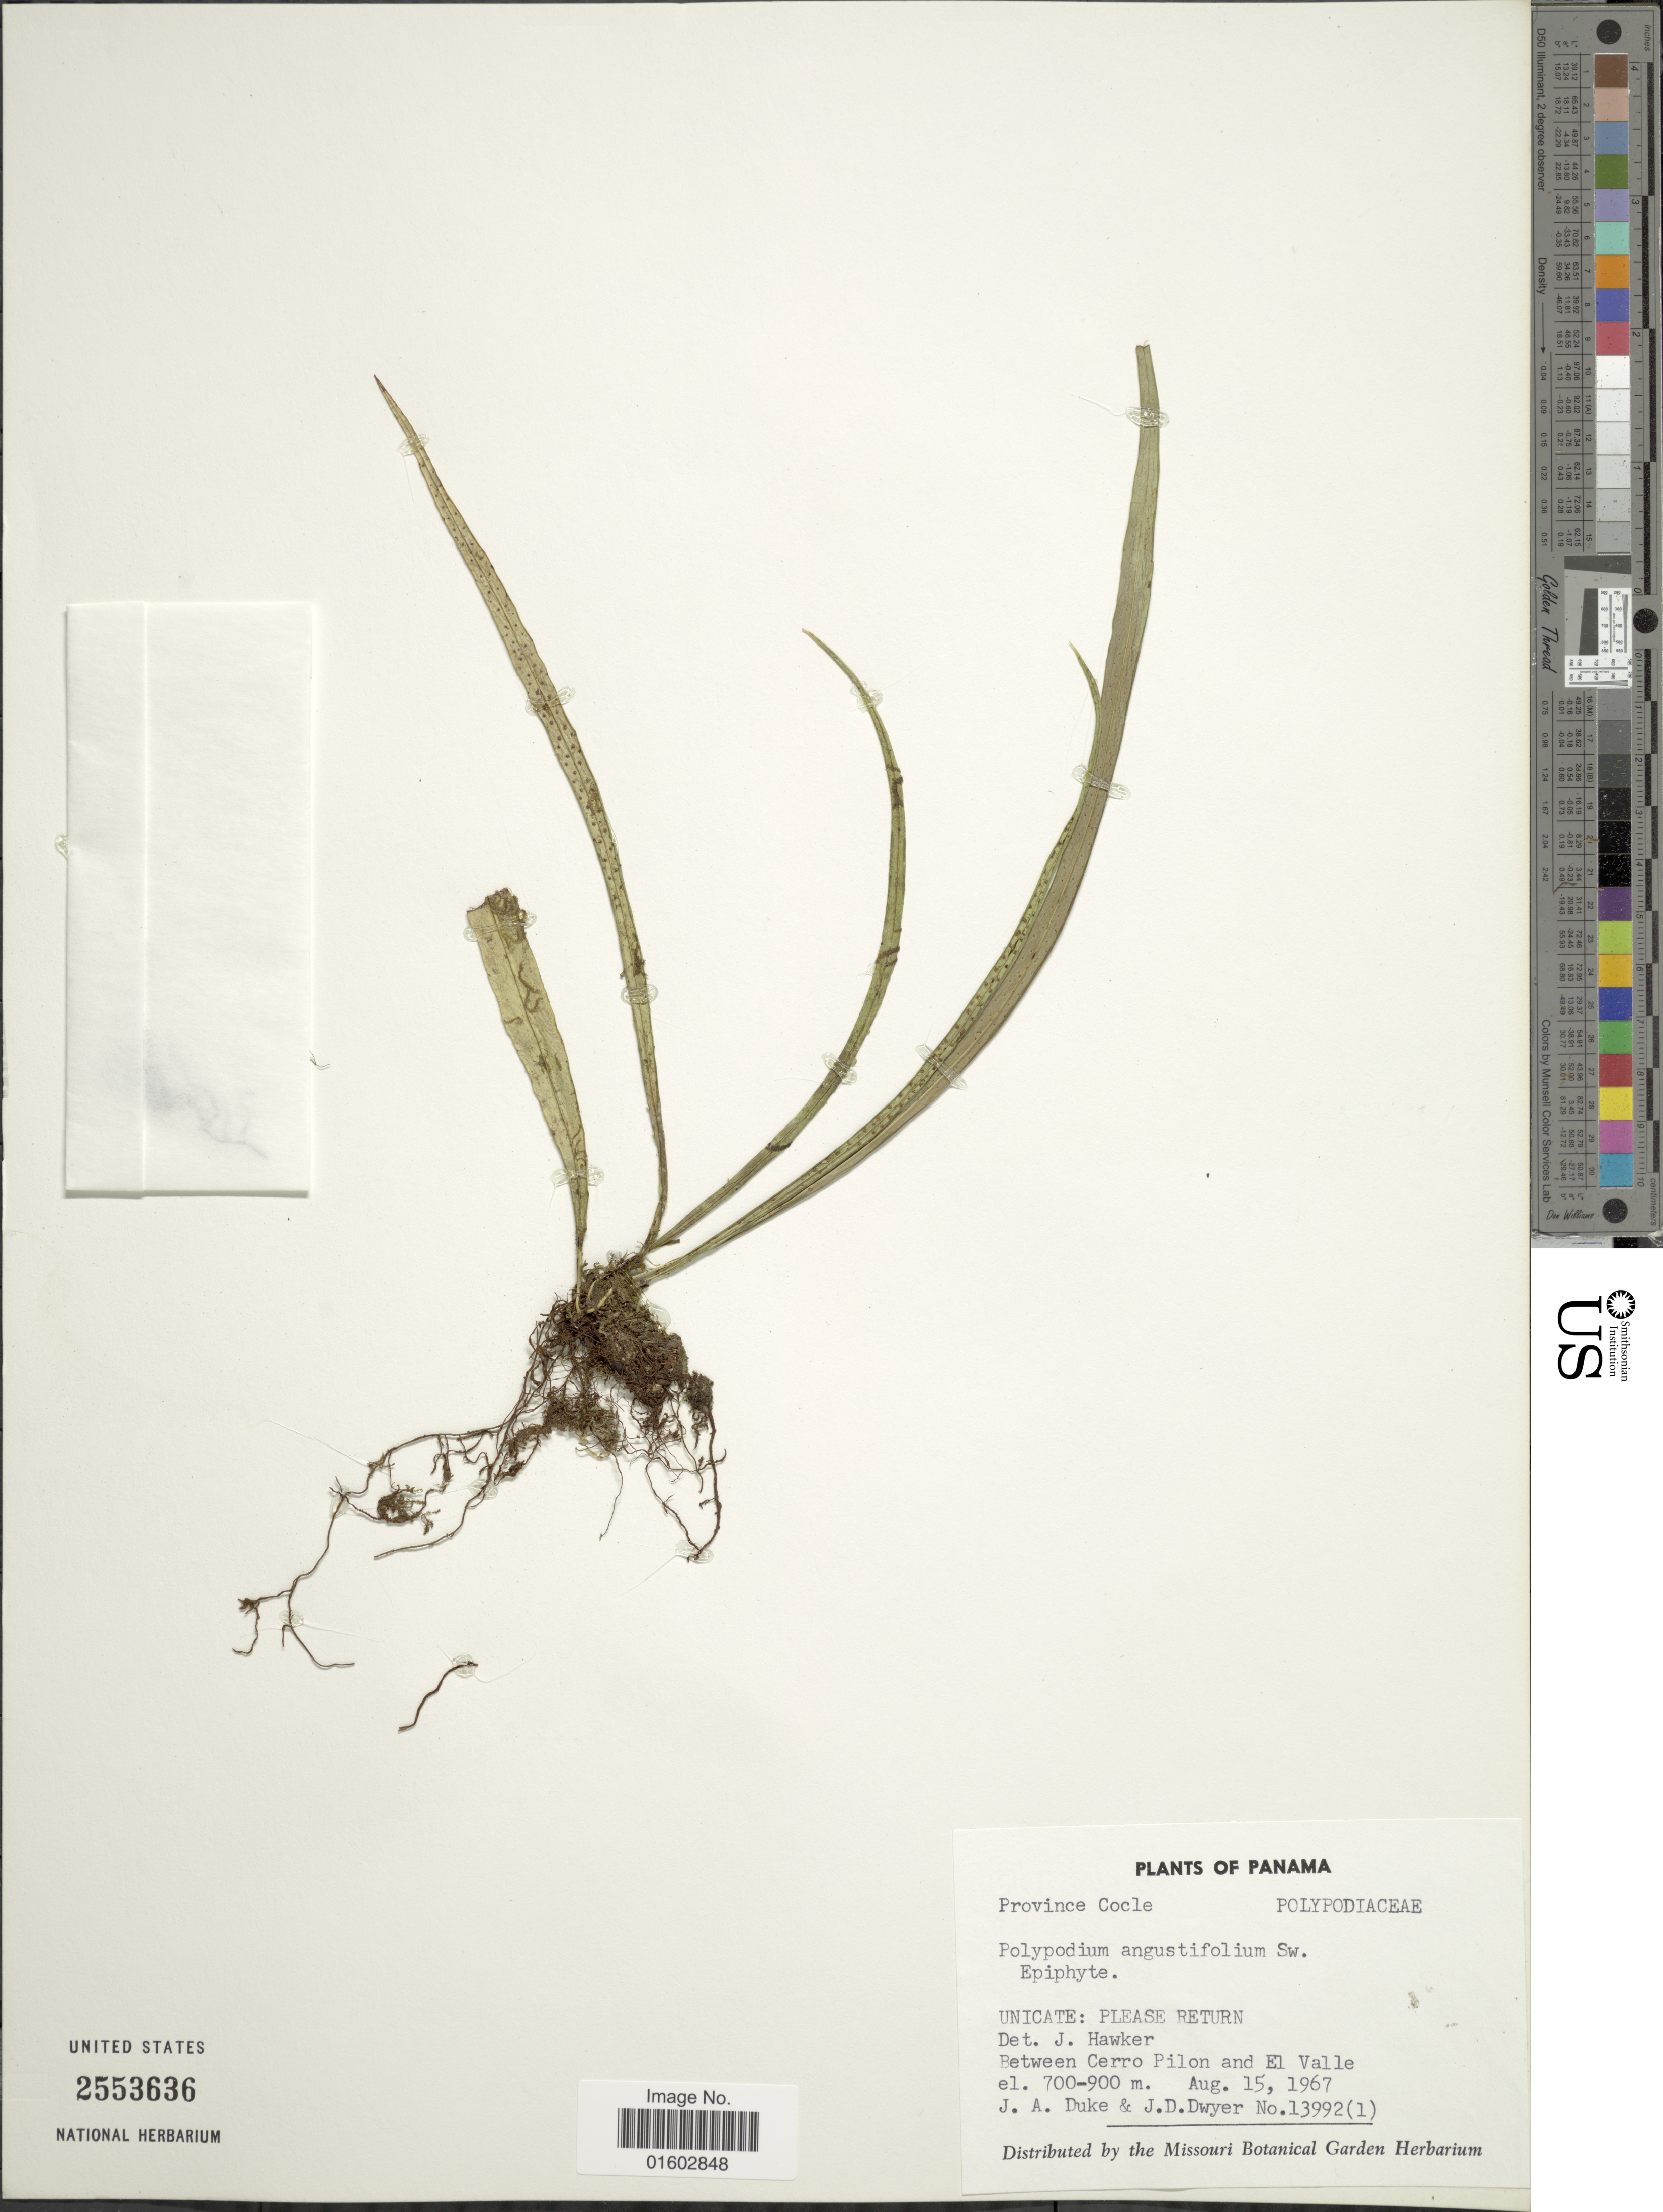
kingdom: Plantae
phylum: Tracheophyta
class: Polypodiopsida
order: Polypodiales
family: Polypodiaceae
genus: Campyloneurum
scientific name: Campyloneurum angustifolium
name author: (Sw.) Fée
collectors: J. A. Duke & J. D. Dwyer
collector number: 13992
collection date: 1967-08-15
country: Panama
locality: Between Cerro Pilon and El Valle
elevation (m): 700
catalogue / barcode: US 2553636